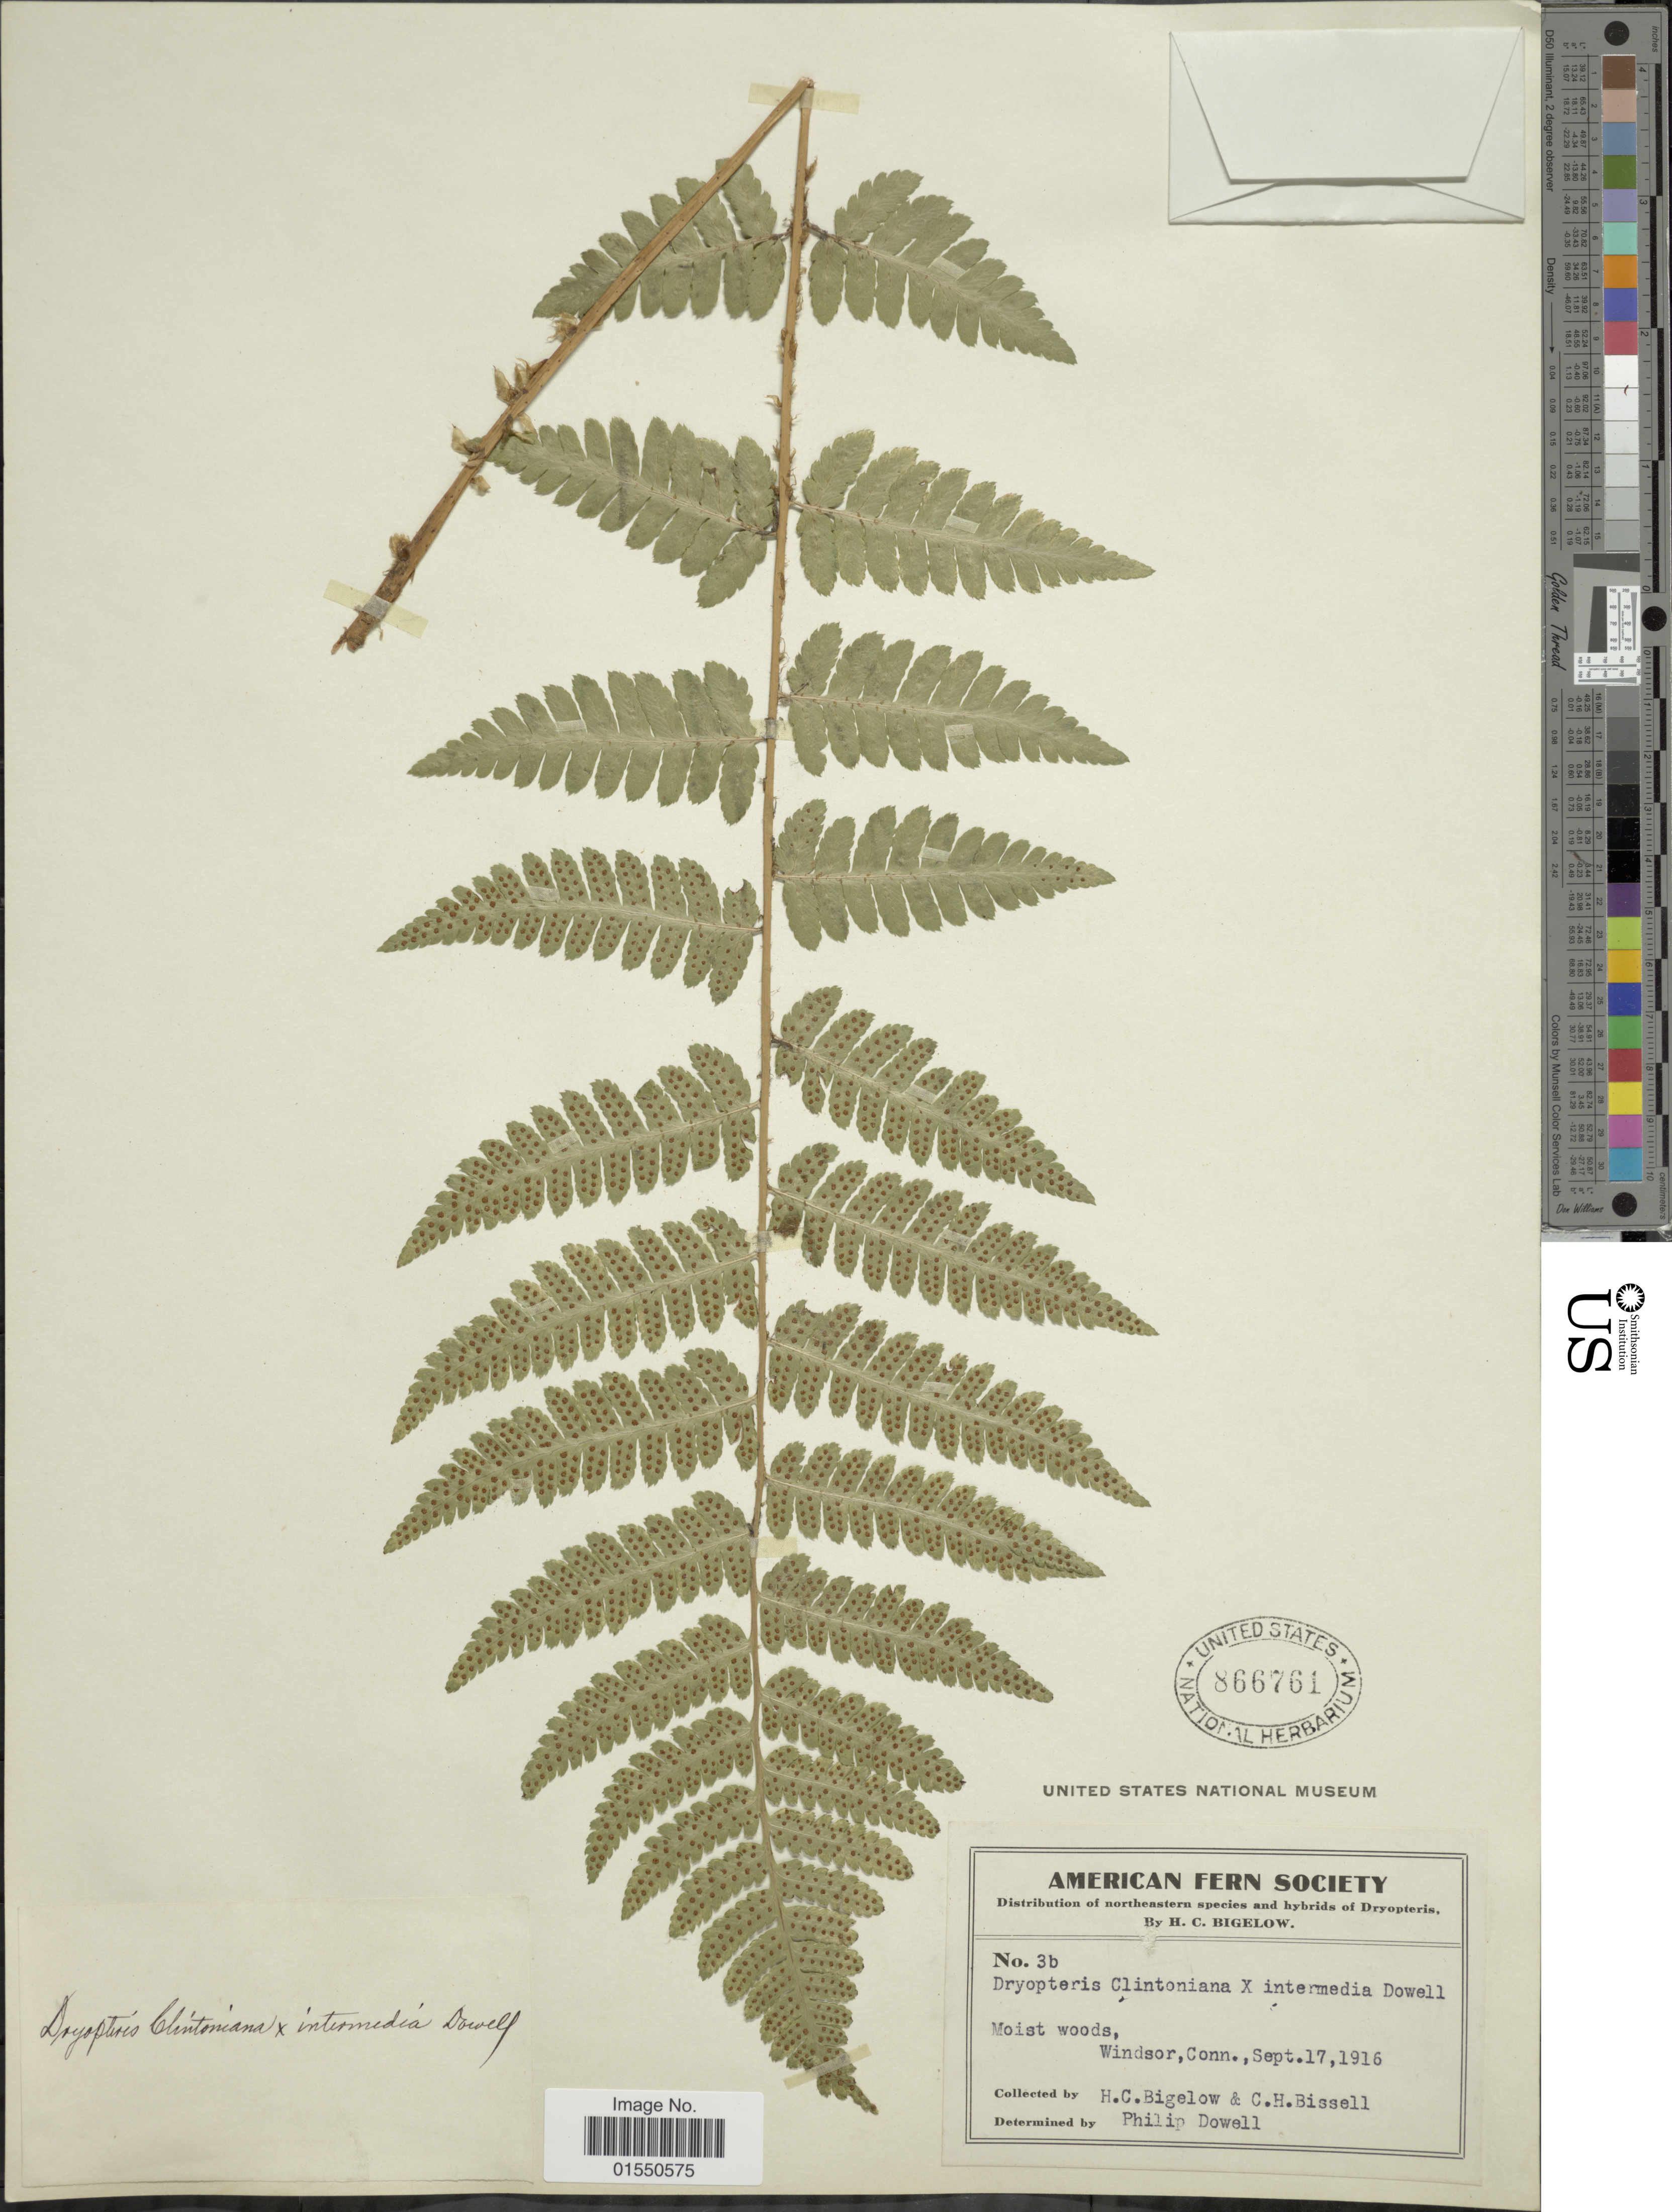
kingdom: Plantae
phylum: Tracheophyta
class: Polypodiopsida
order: Polypodiales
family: Dryopteridaceae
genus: Dryopteris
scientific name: Dryopteris x dowellii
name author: (Farw.) Wherry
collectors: H. Bigelow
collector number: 3b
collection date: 1916-09-17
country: United States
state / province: Connecticut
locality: Moist woods, Windsor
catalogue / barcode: US 866761